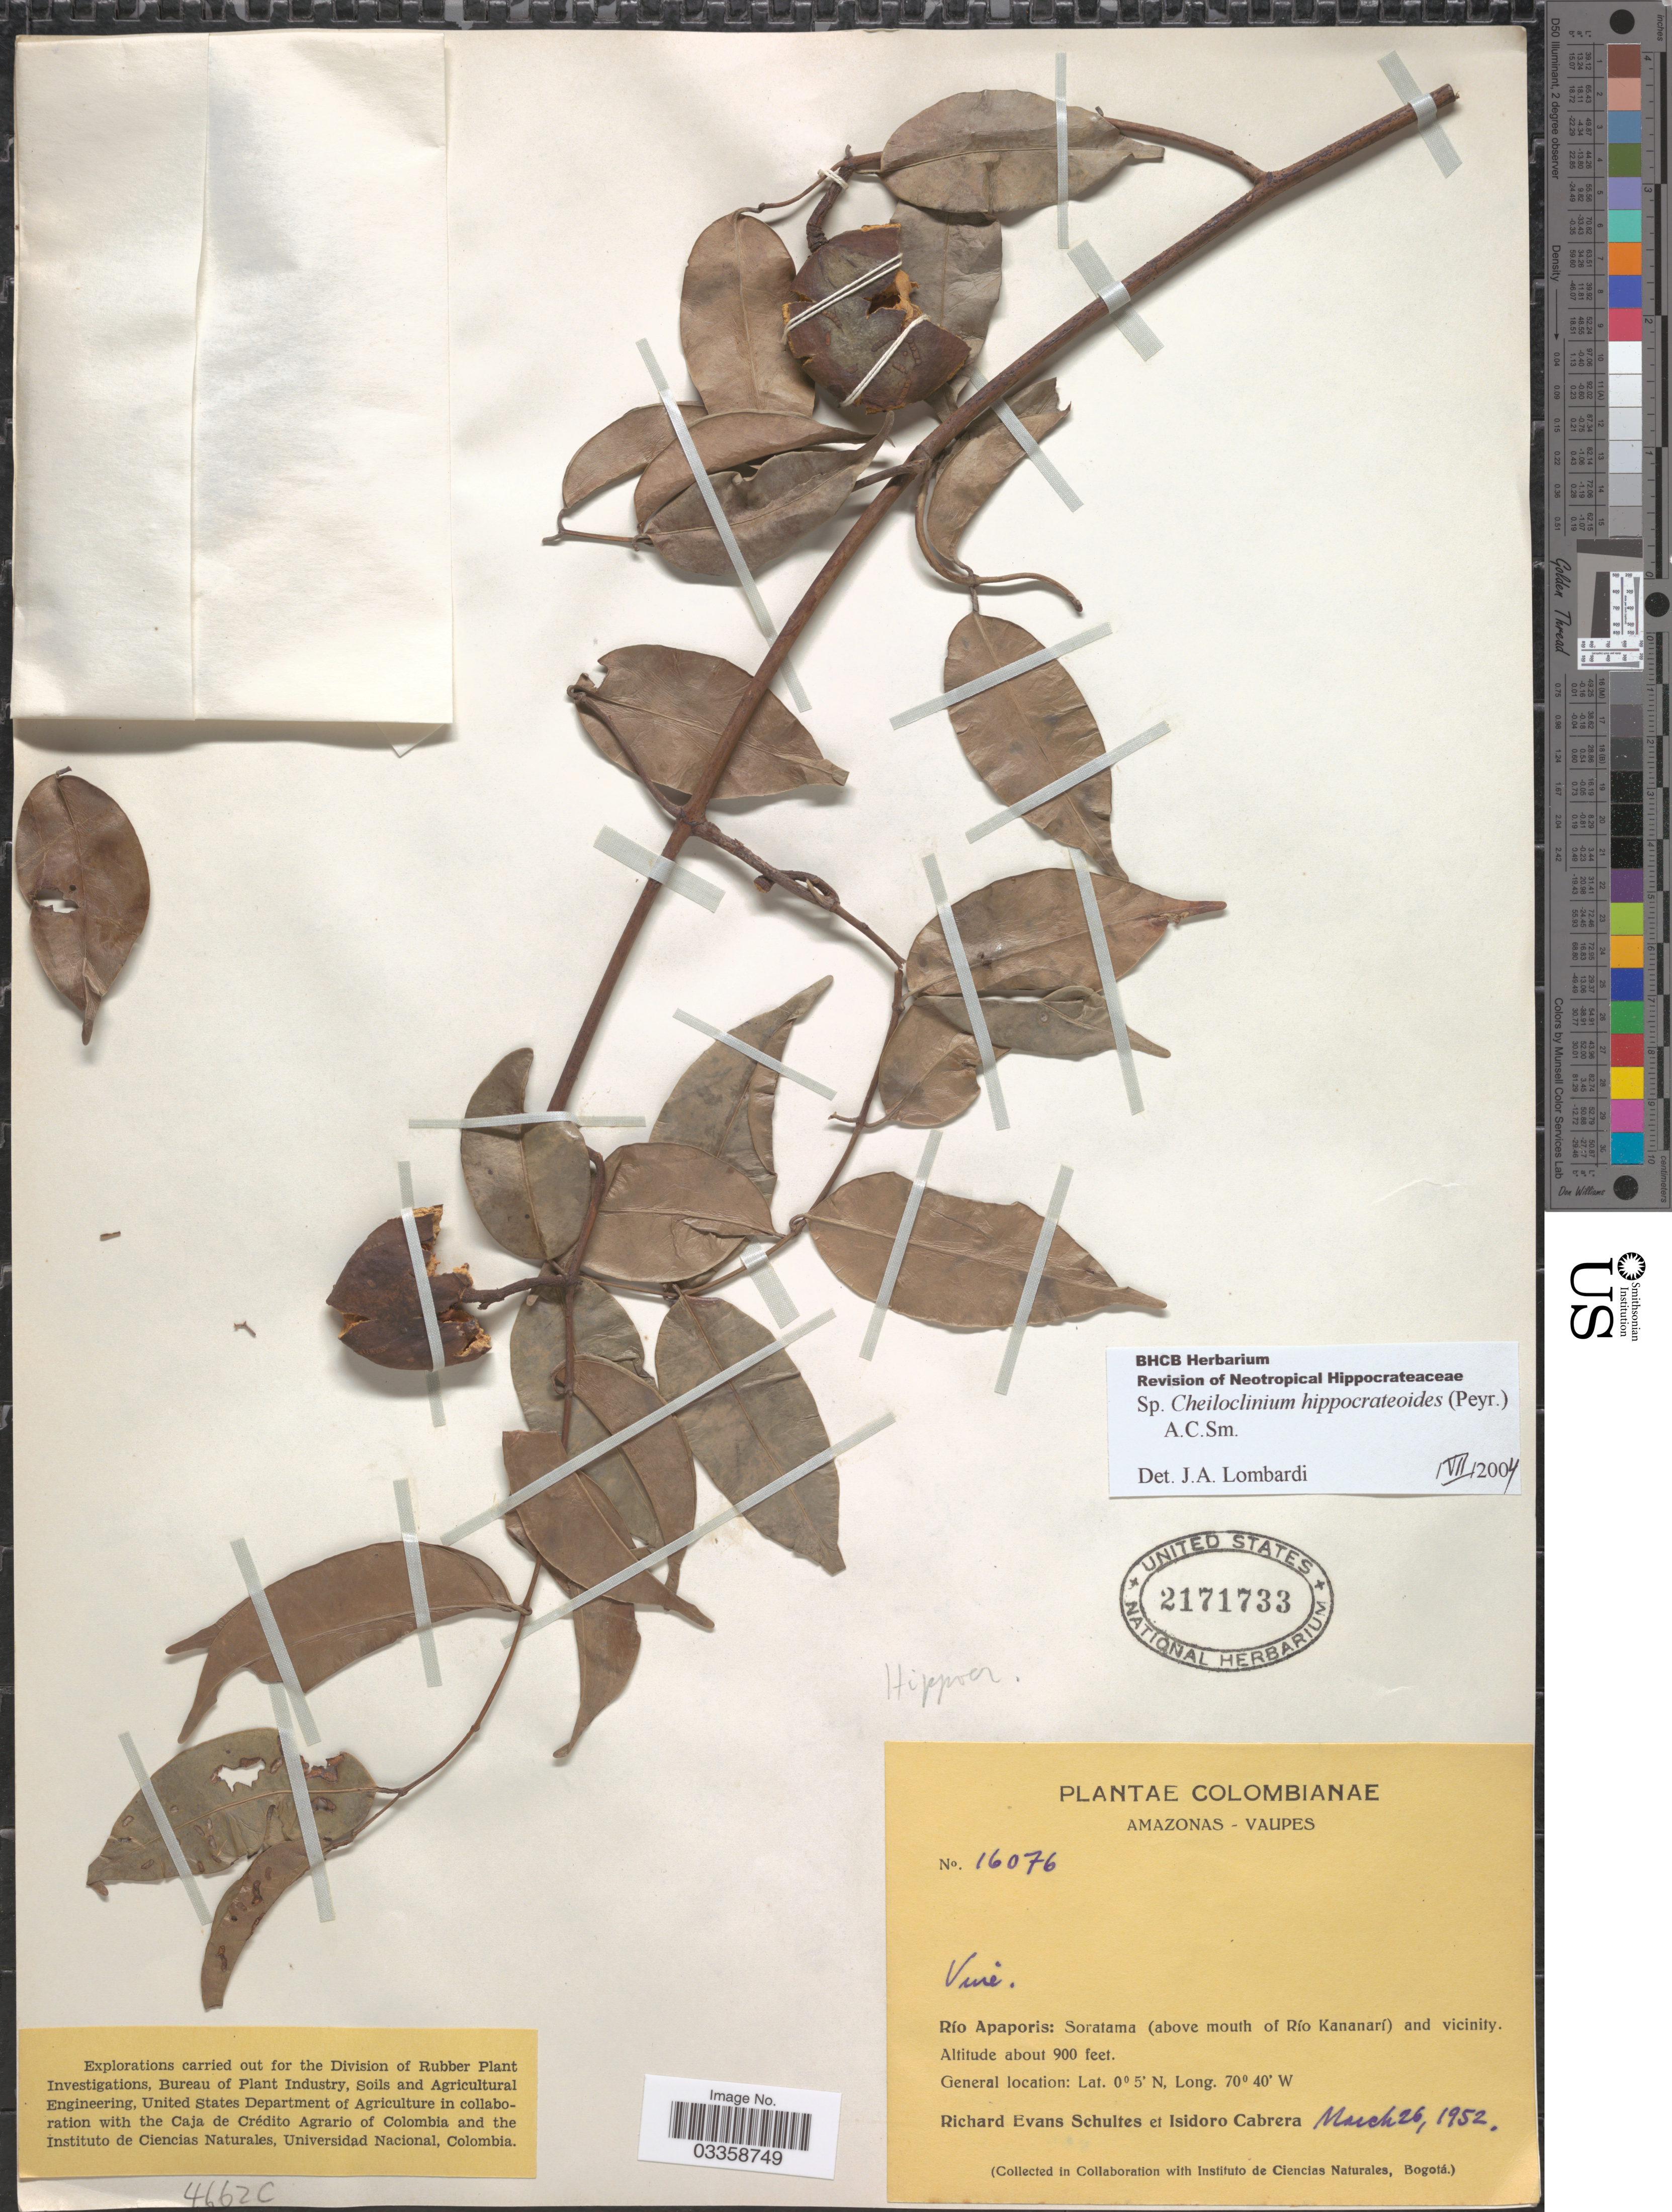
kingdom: Plantae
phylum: Tracheophyta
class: Magnoliopsida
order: Celastrales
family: Celastraceae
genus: Cheiloclinium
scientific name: Cheiloclinium hippocrateoides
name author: (Peyr.) A.C. Sm.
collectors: R. E. Schultes & I. Cabrera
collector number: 16076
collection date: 1952-03-26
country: Colombia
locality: Amazonas - Vaupes, Rio Apaporis: Soratama (above mouth of Río Kananarí) and vicinity.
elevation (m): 274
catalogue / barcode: US 2171733